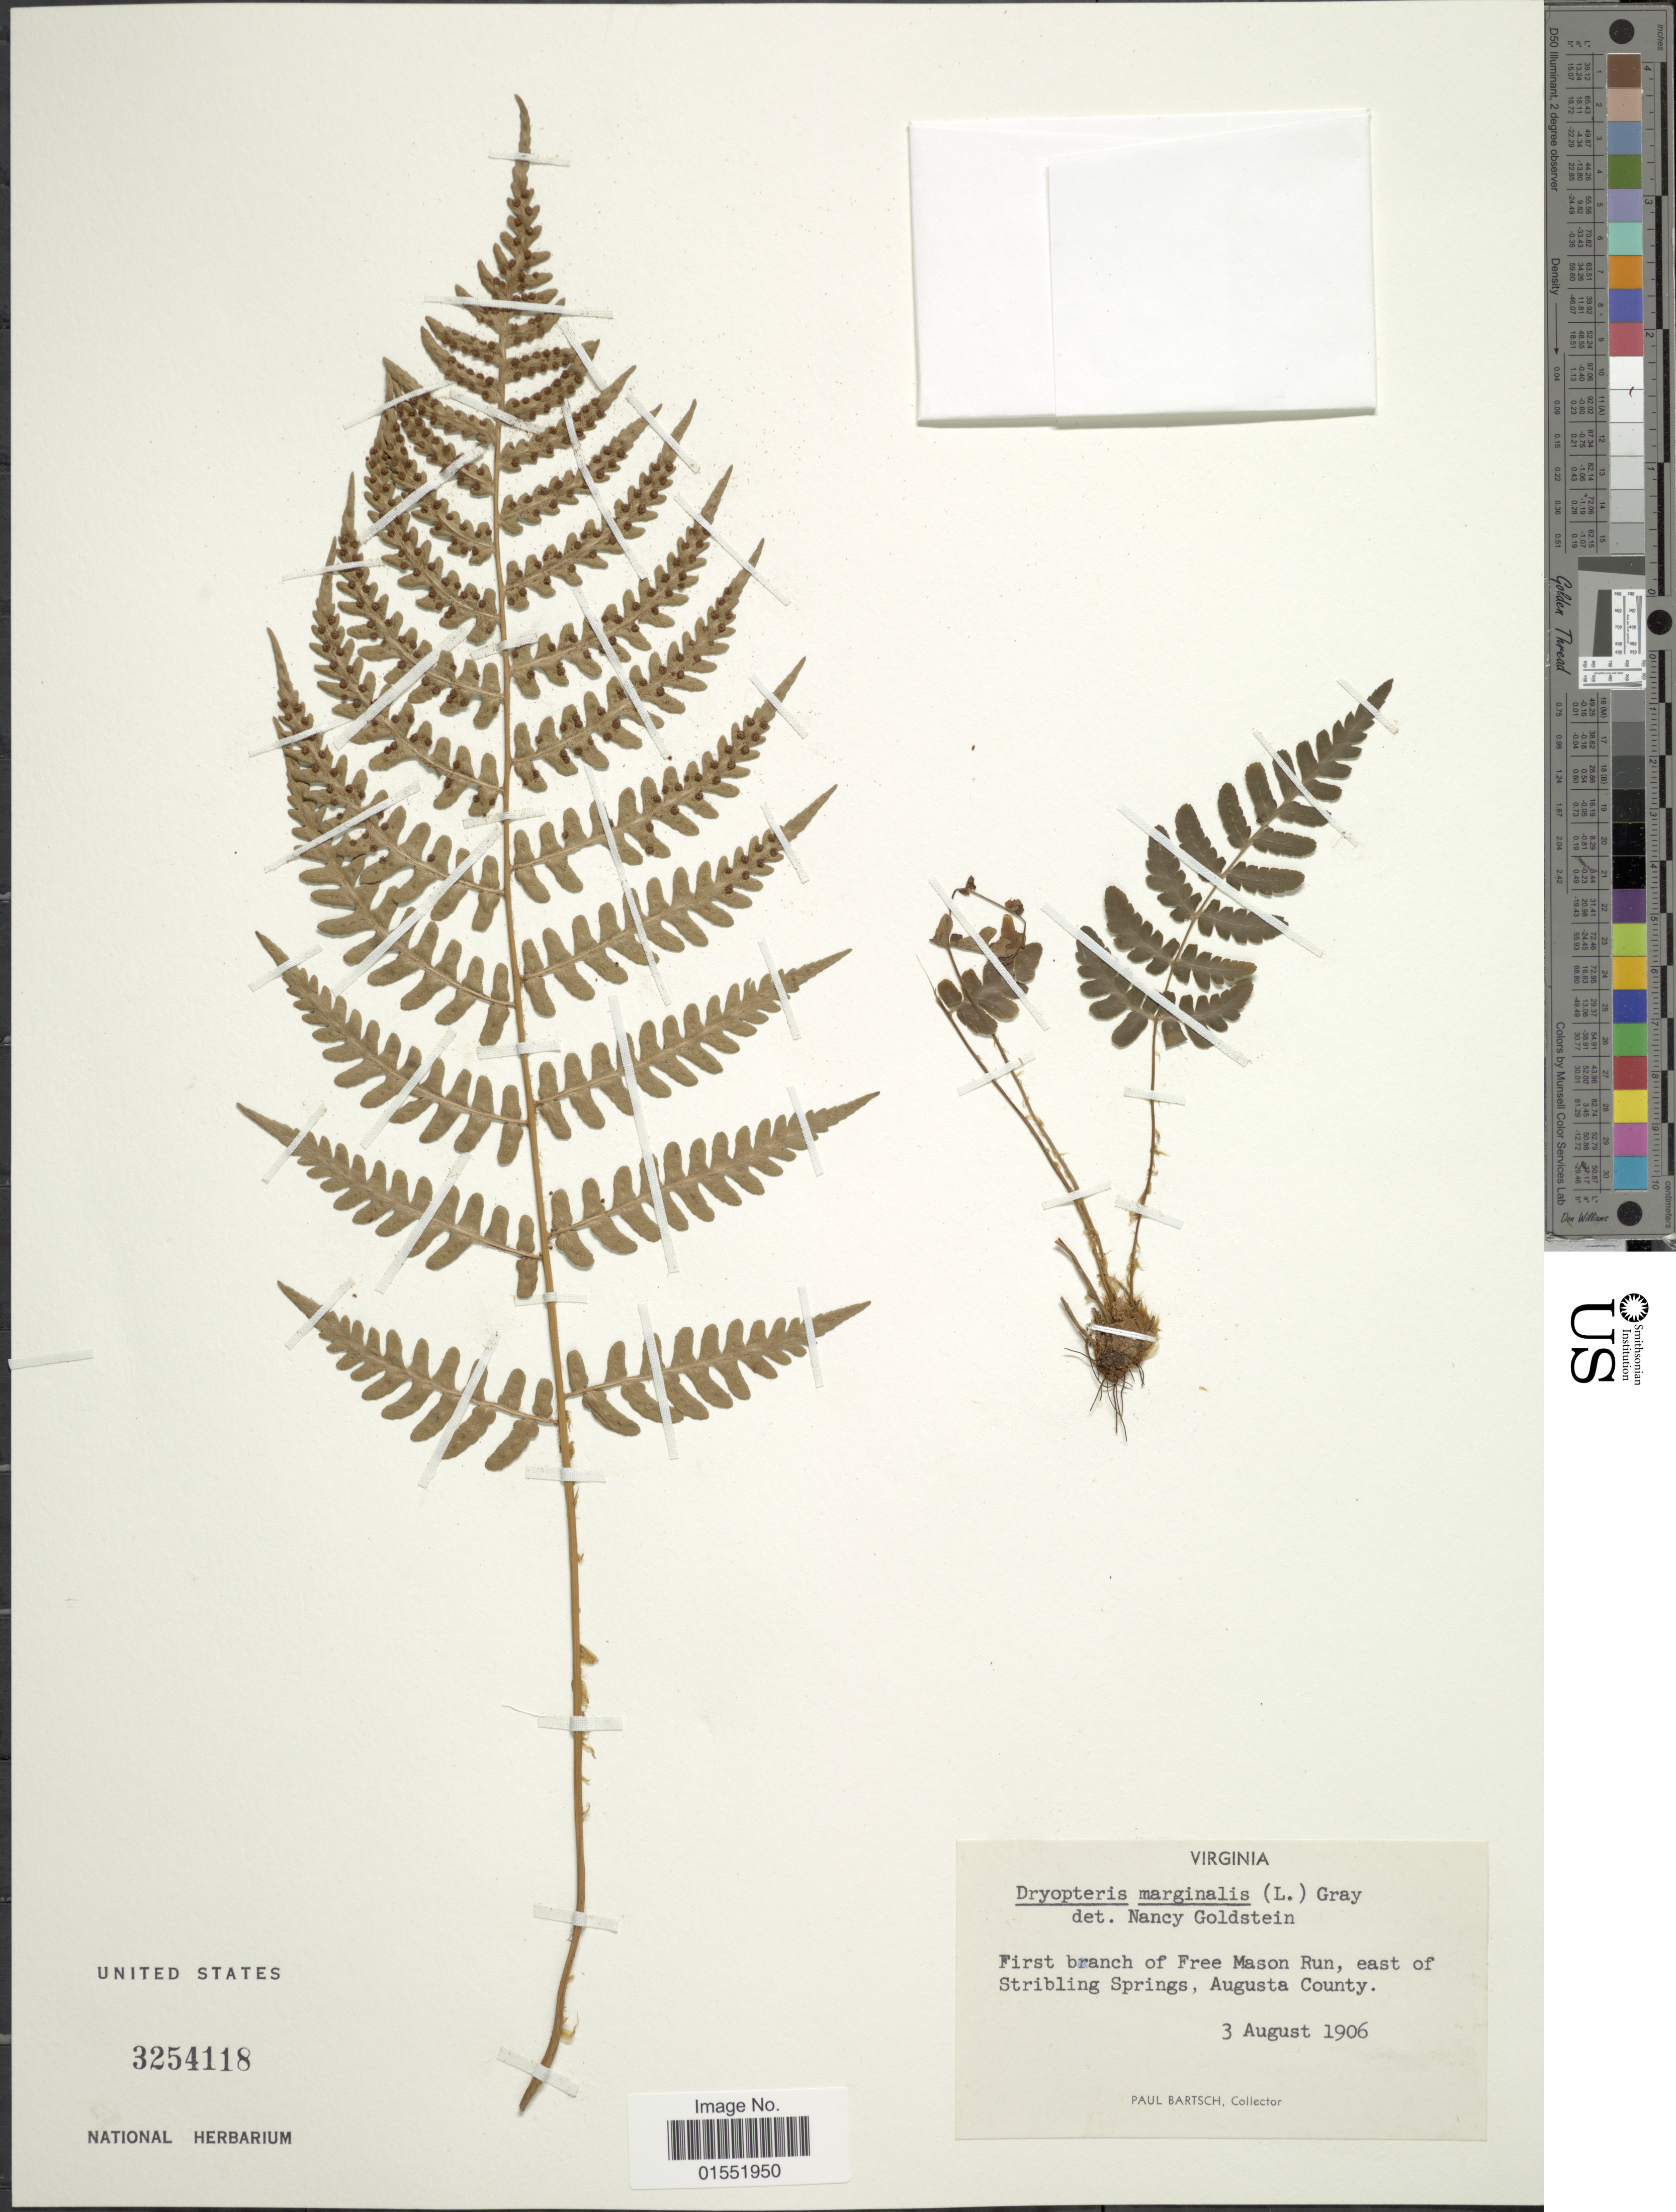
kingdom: Plantae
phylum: Tracheophyta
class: Polypodiopsida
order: Polypodiales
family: Dryopteridaceae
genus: Dryopteris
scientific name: Dryopteris marginalis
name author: (L.) A. Gray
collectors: P. Bartsch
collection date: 1906-08-03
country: United States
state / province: Virginia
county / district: Augusta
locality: First branch of Free Mason Run, east of Stribling Springs, Augusta County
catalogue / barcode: US 3254118